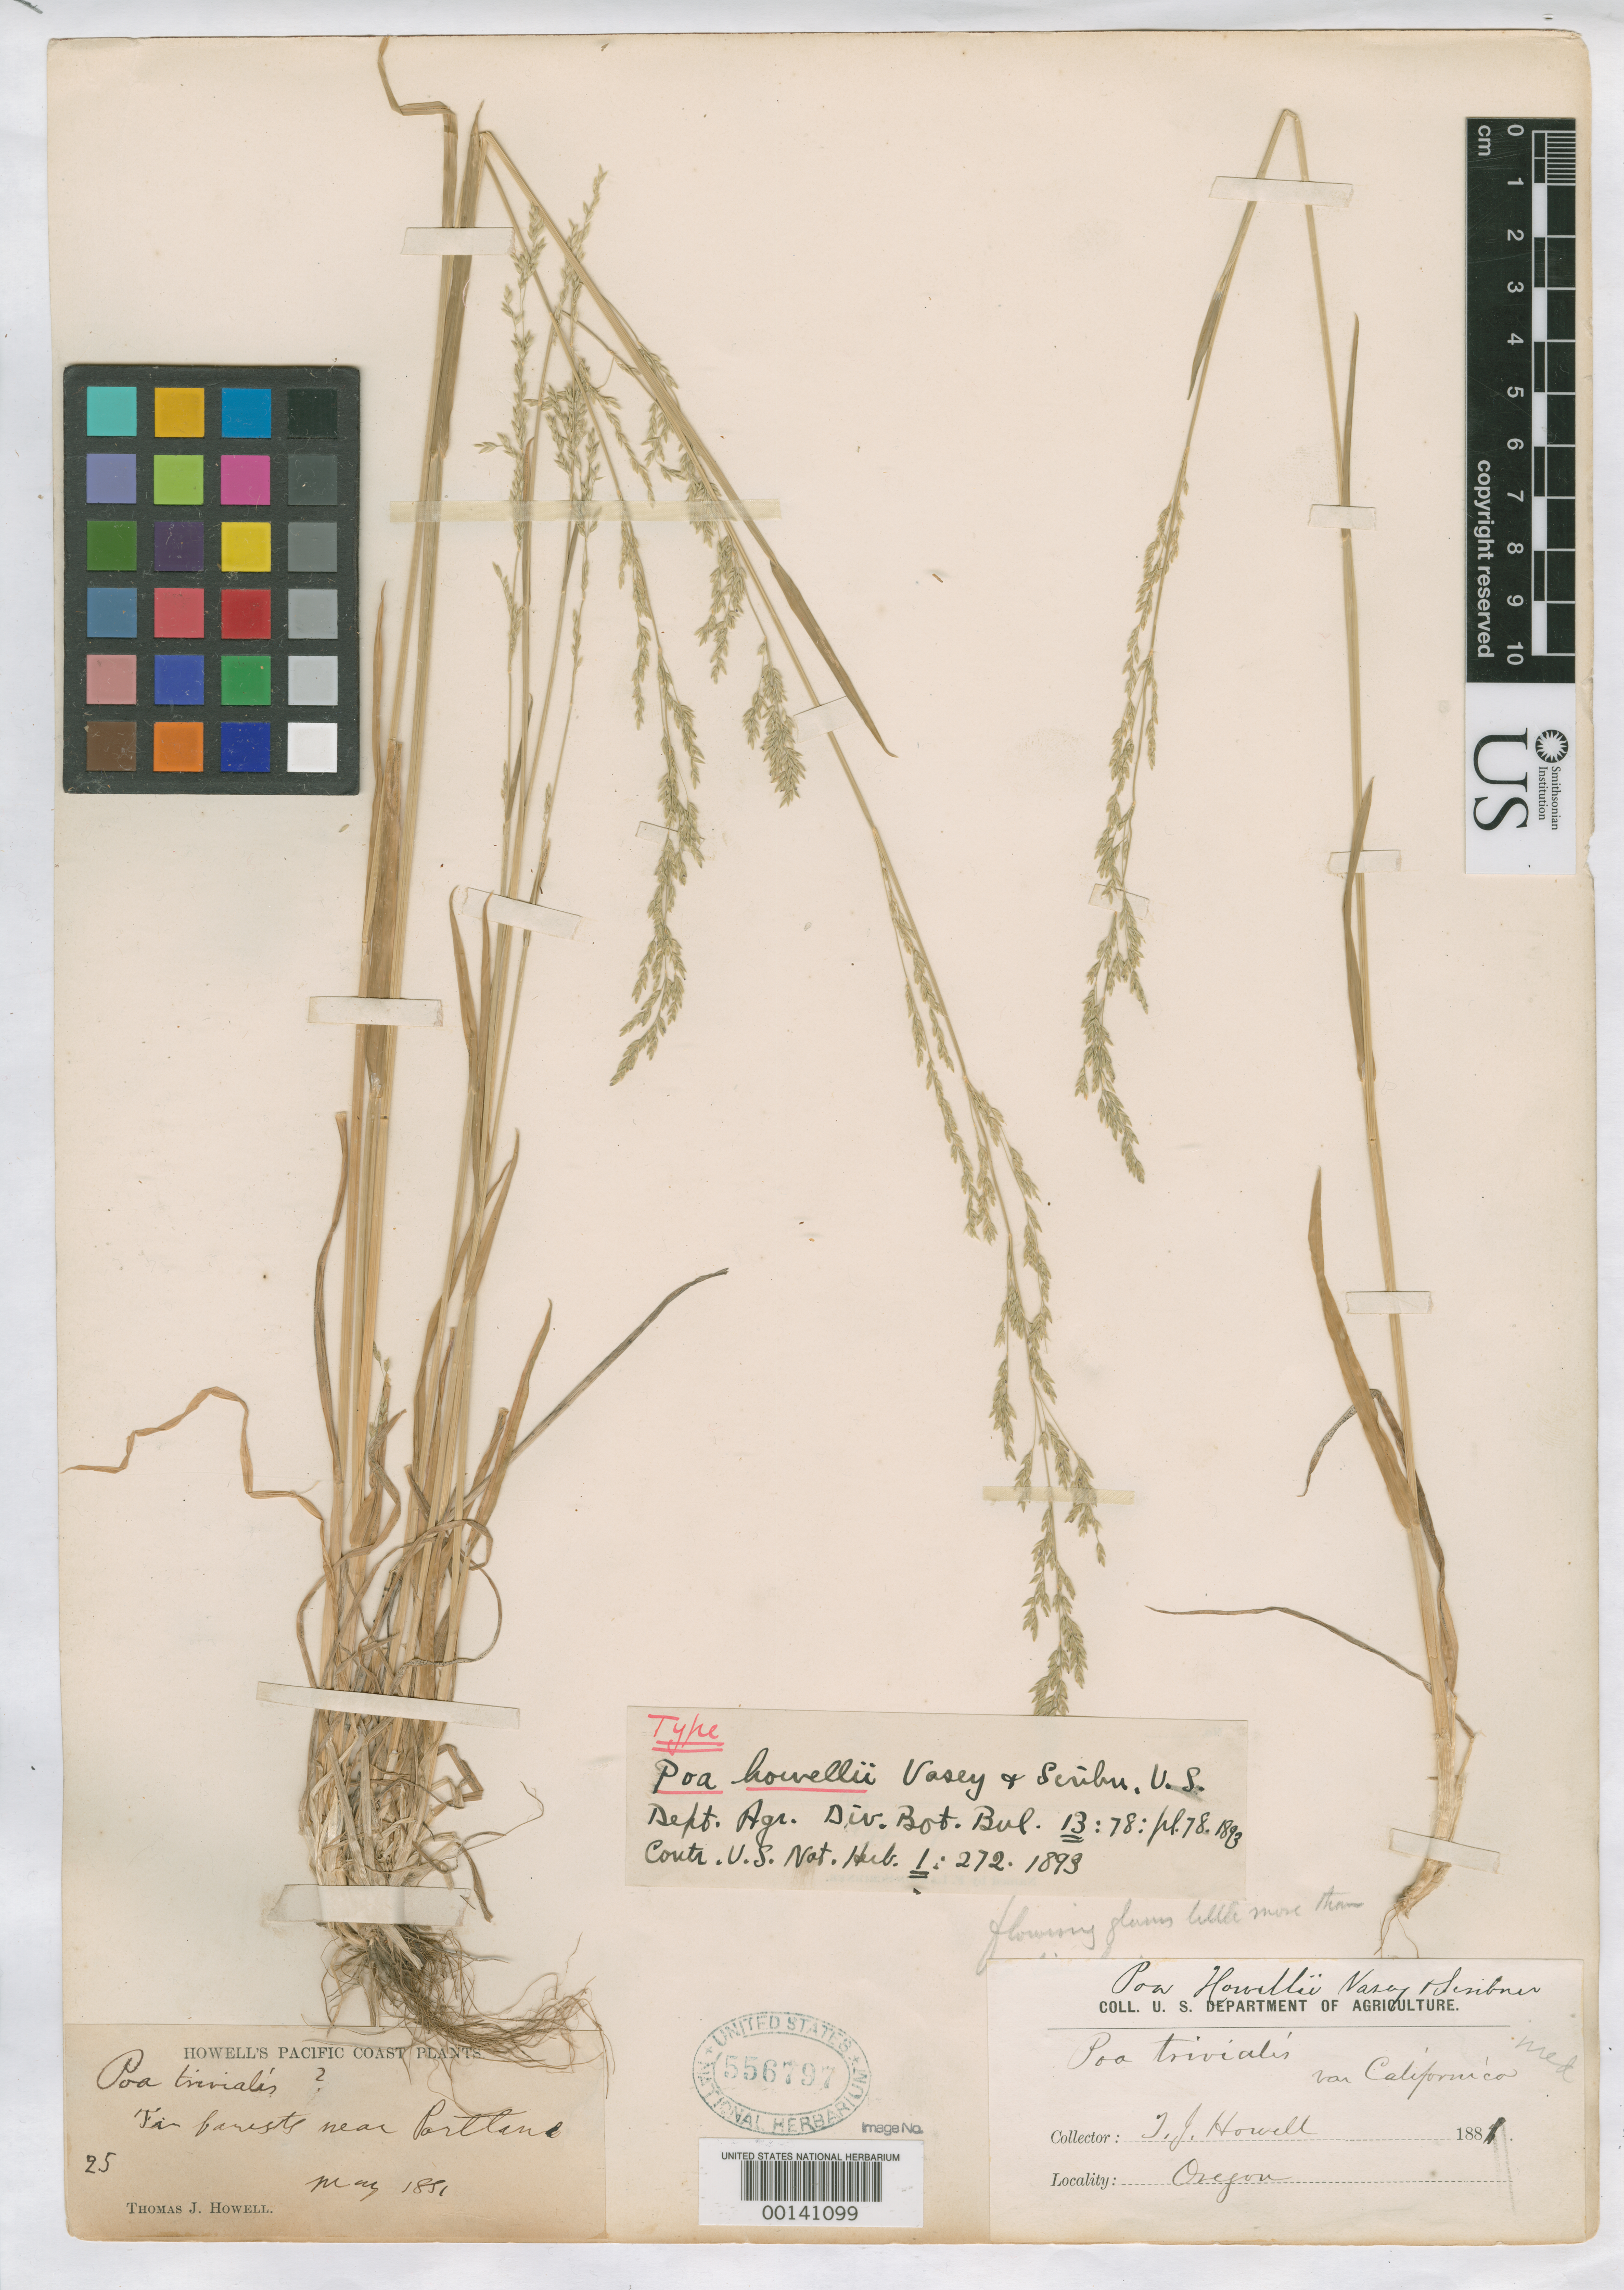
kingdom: Plantae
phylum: Tracheophyta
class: Liliopsida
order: Poales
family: Poaceae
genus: Poa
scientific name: Poa howellii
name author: Vasey & Scribn.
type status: Isotype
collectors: T. J. Howell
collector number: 25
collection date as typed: May 188-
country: United States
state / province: Oregon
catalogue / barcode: US 556797